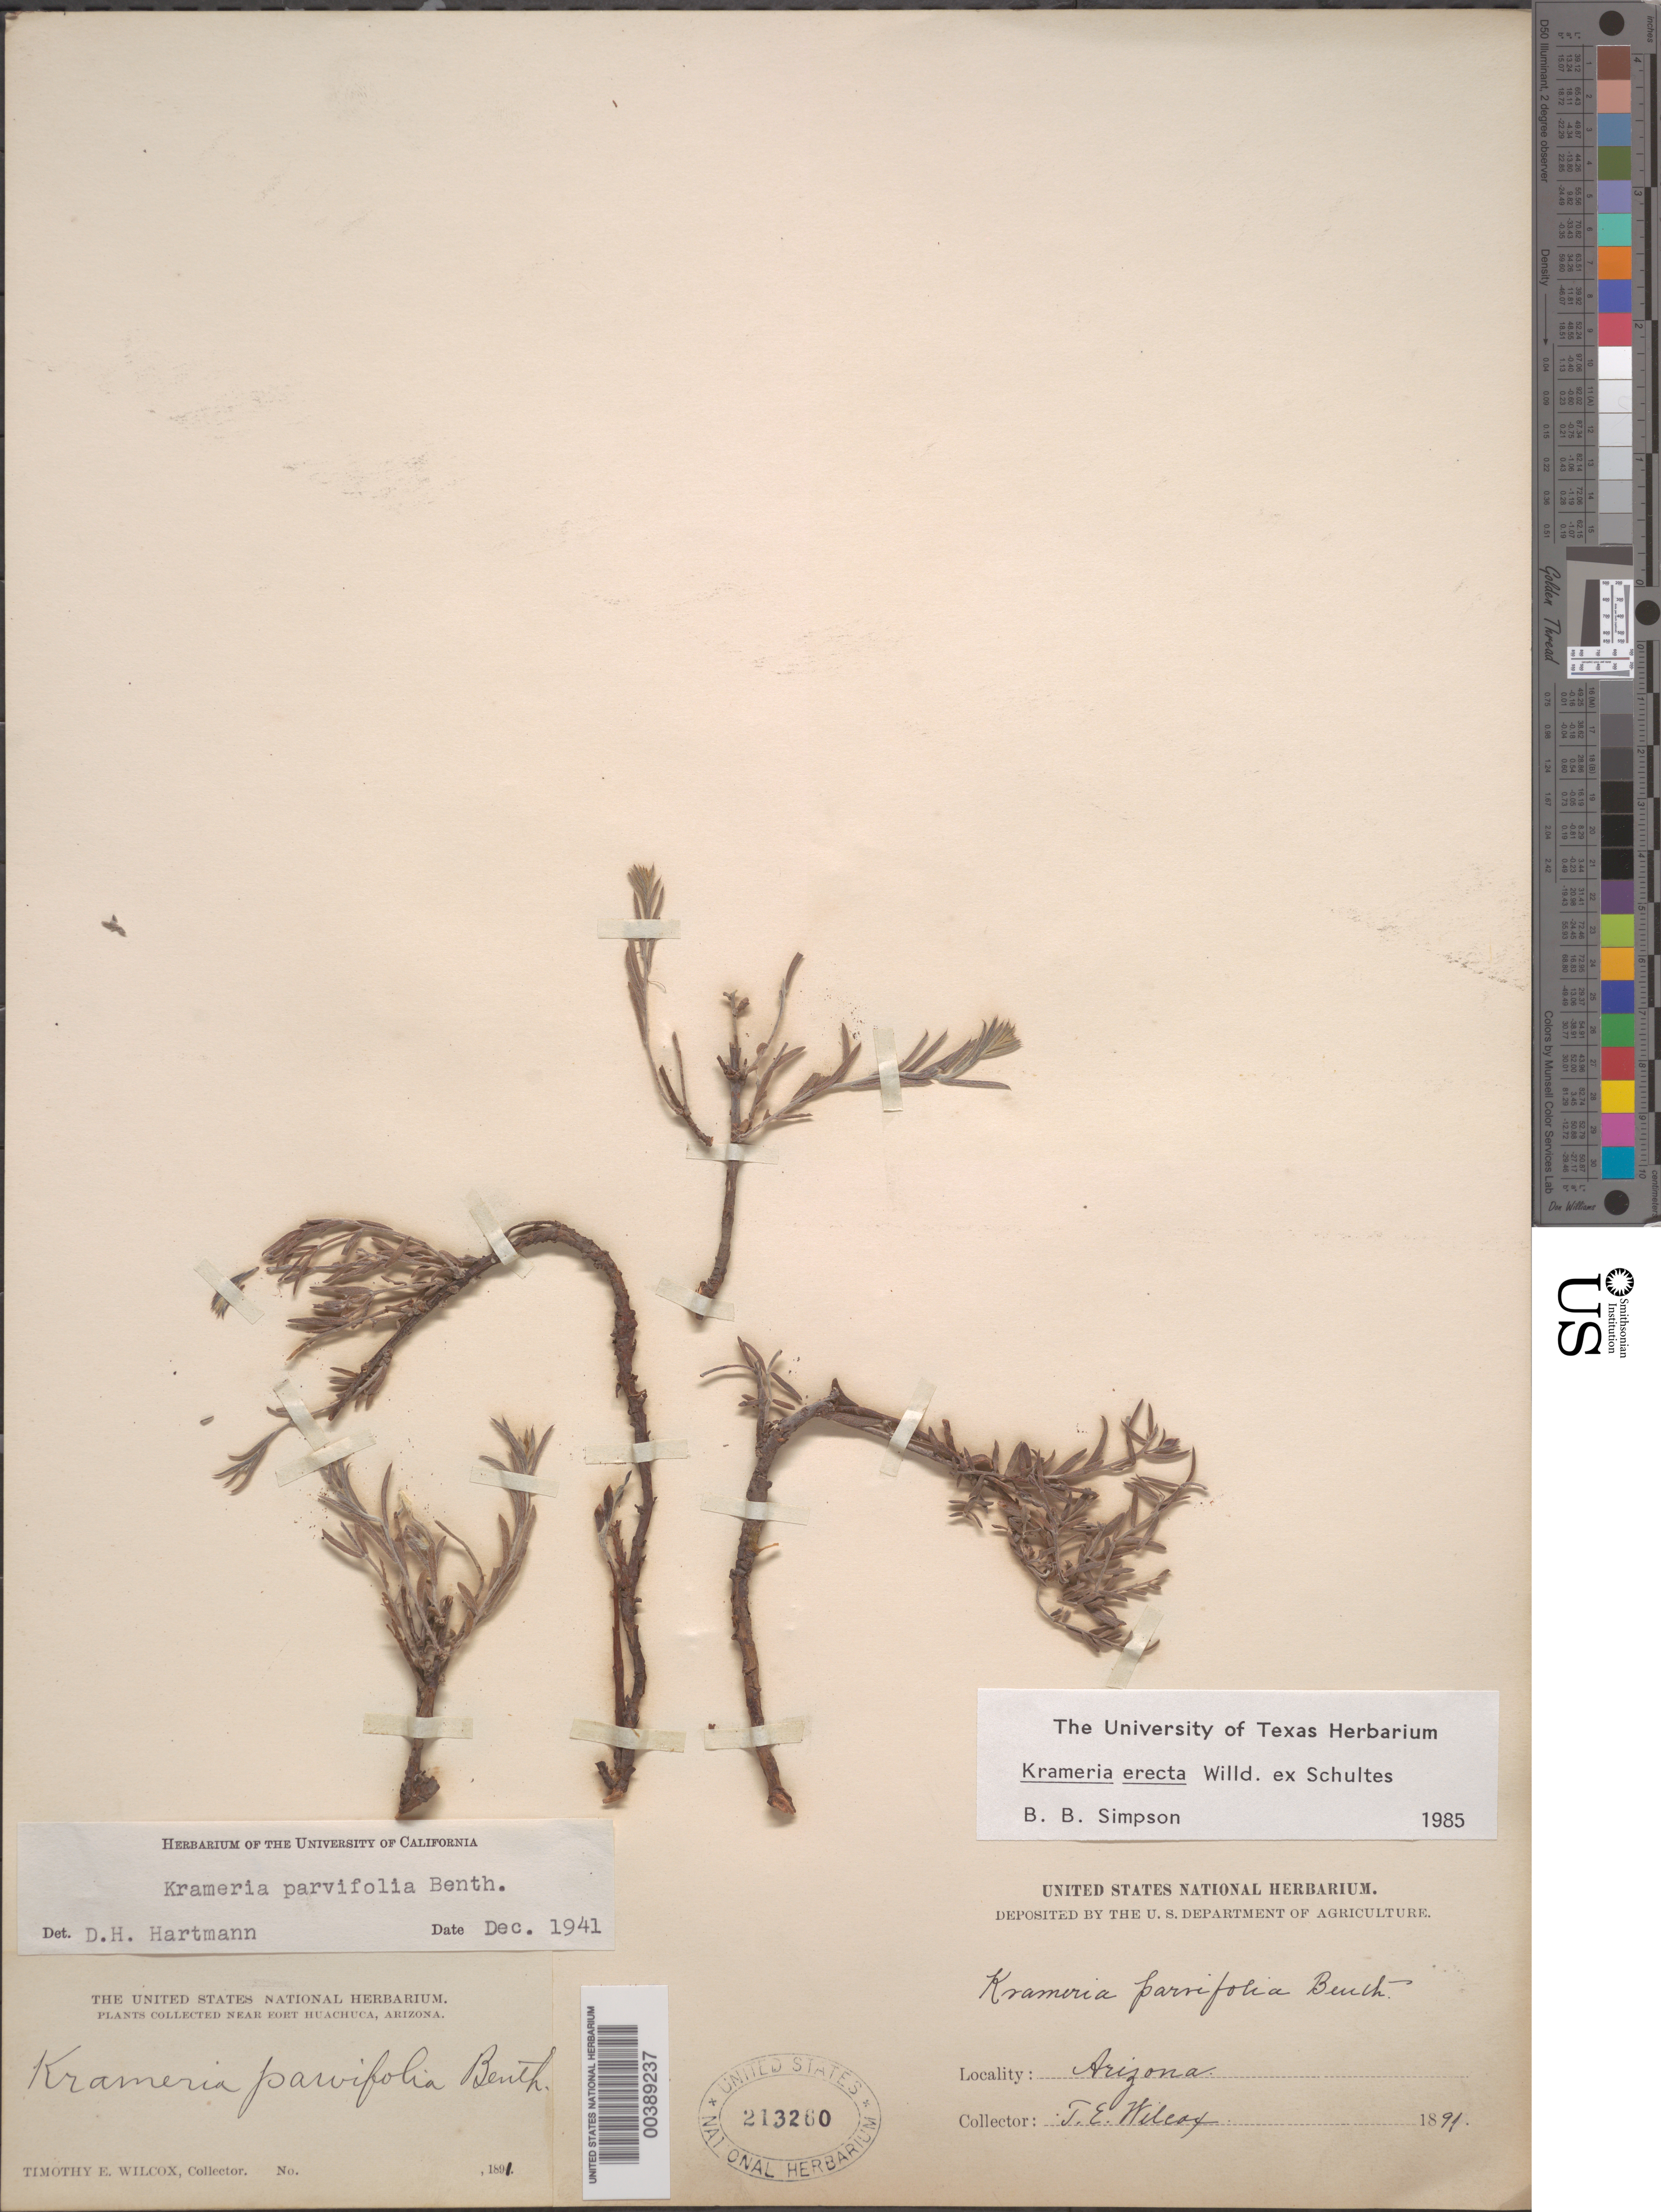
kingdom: Plantae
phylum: Tracheophyta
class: Magnoliopsida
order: Zygophyllales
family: Krameriaceae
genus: Krameria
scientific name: Krameria erecta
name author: Willd. ex Schult.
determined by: Simpson, B. B.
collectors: T. E. Wilcox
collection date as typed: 1891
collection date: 1891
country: United States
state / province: Arizona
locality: Near fort huachuca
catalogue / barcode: US 213260